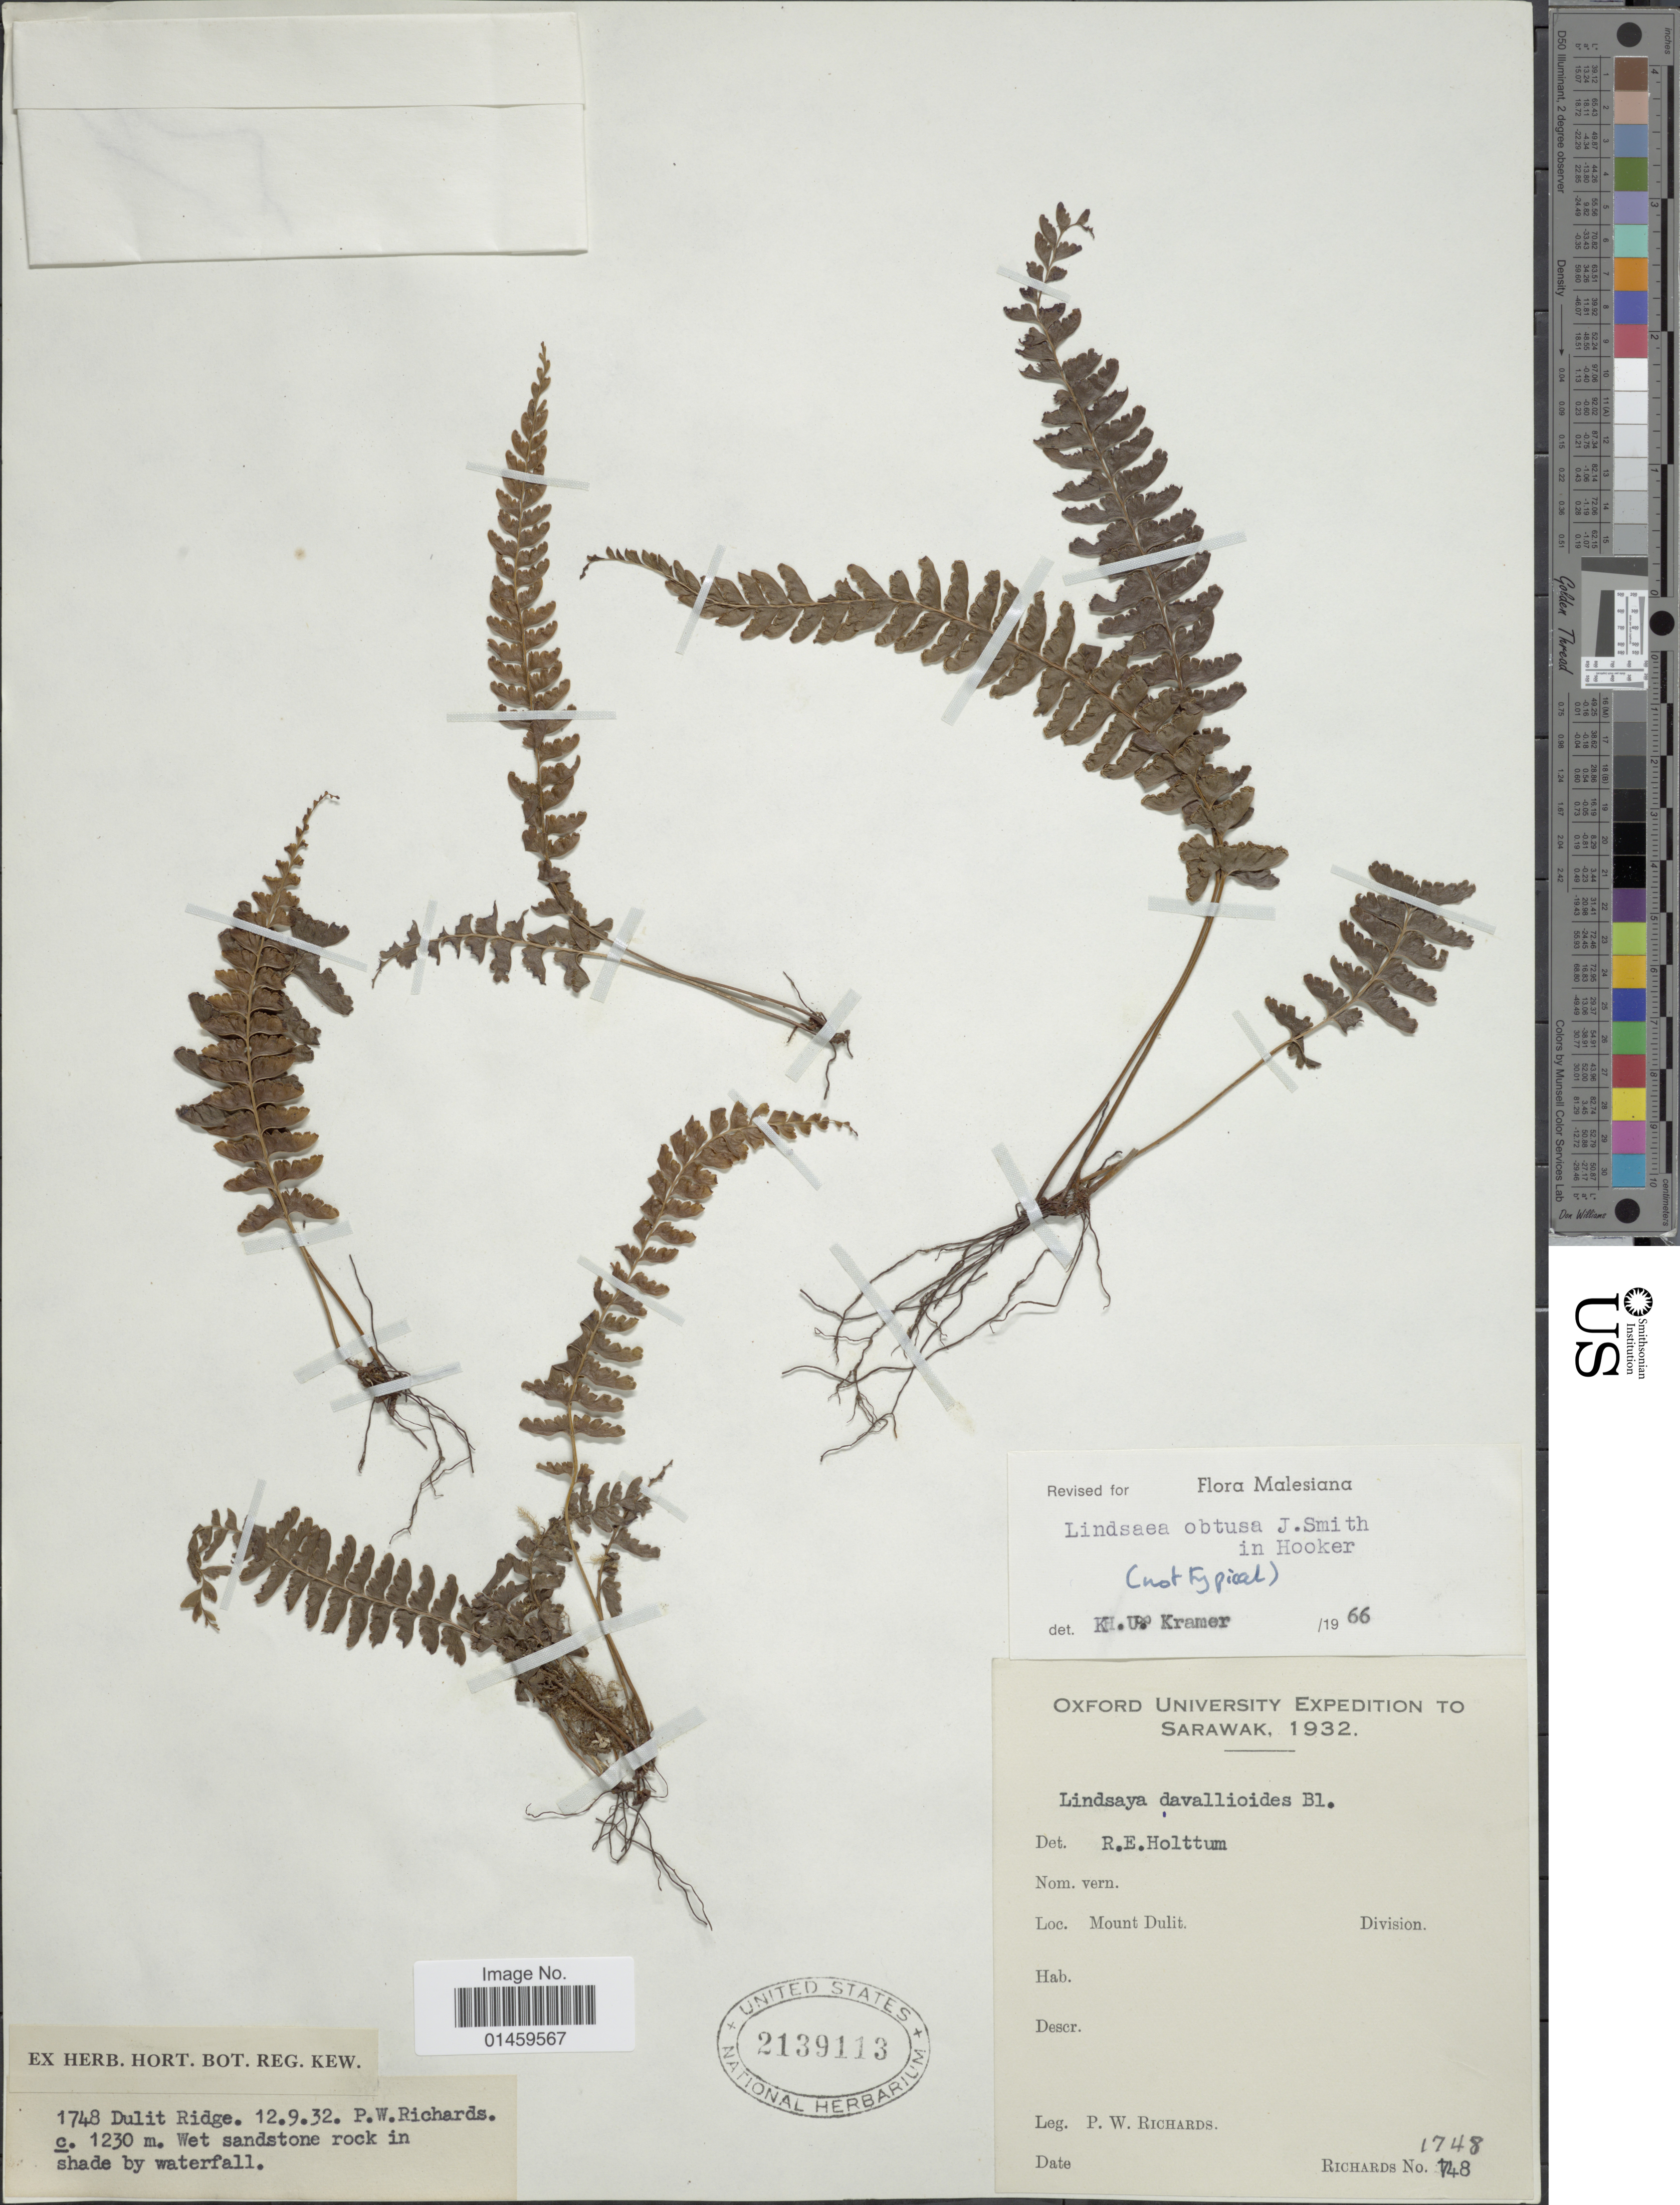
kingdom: Plantae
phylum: Tracheophyta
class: Polypodiopsida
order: Polypodiales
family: Lindsaeaceae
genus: Lindsaea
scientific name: Lindsaea obtusa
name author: J. Sm. ex Hook.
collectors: P. Richards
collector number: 1748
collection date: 1932-09-12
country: Malaysia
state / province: Sarawak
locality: Mount Dulit. Division. Wet sandstone rock in shade by waterfall.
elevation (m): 1230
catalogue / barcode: US 2139113